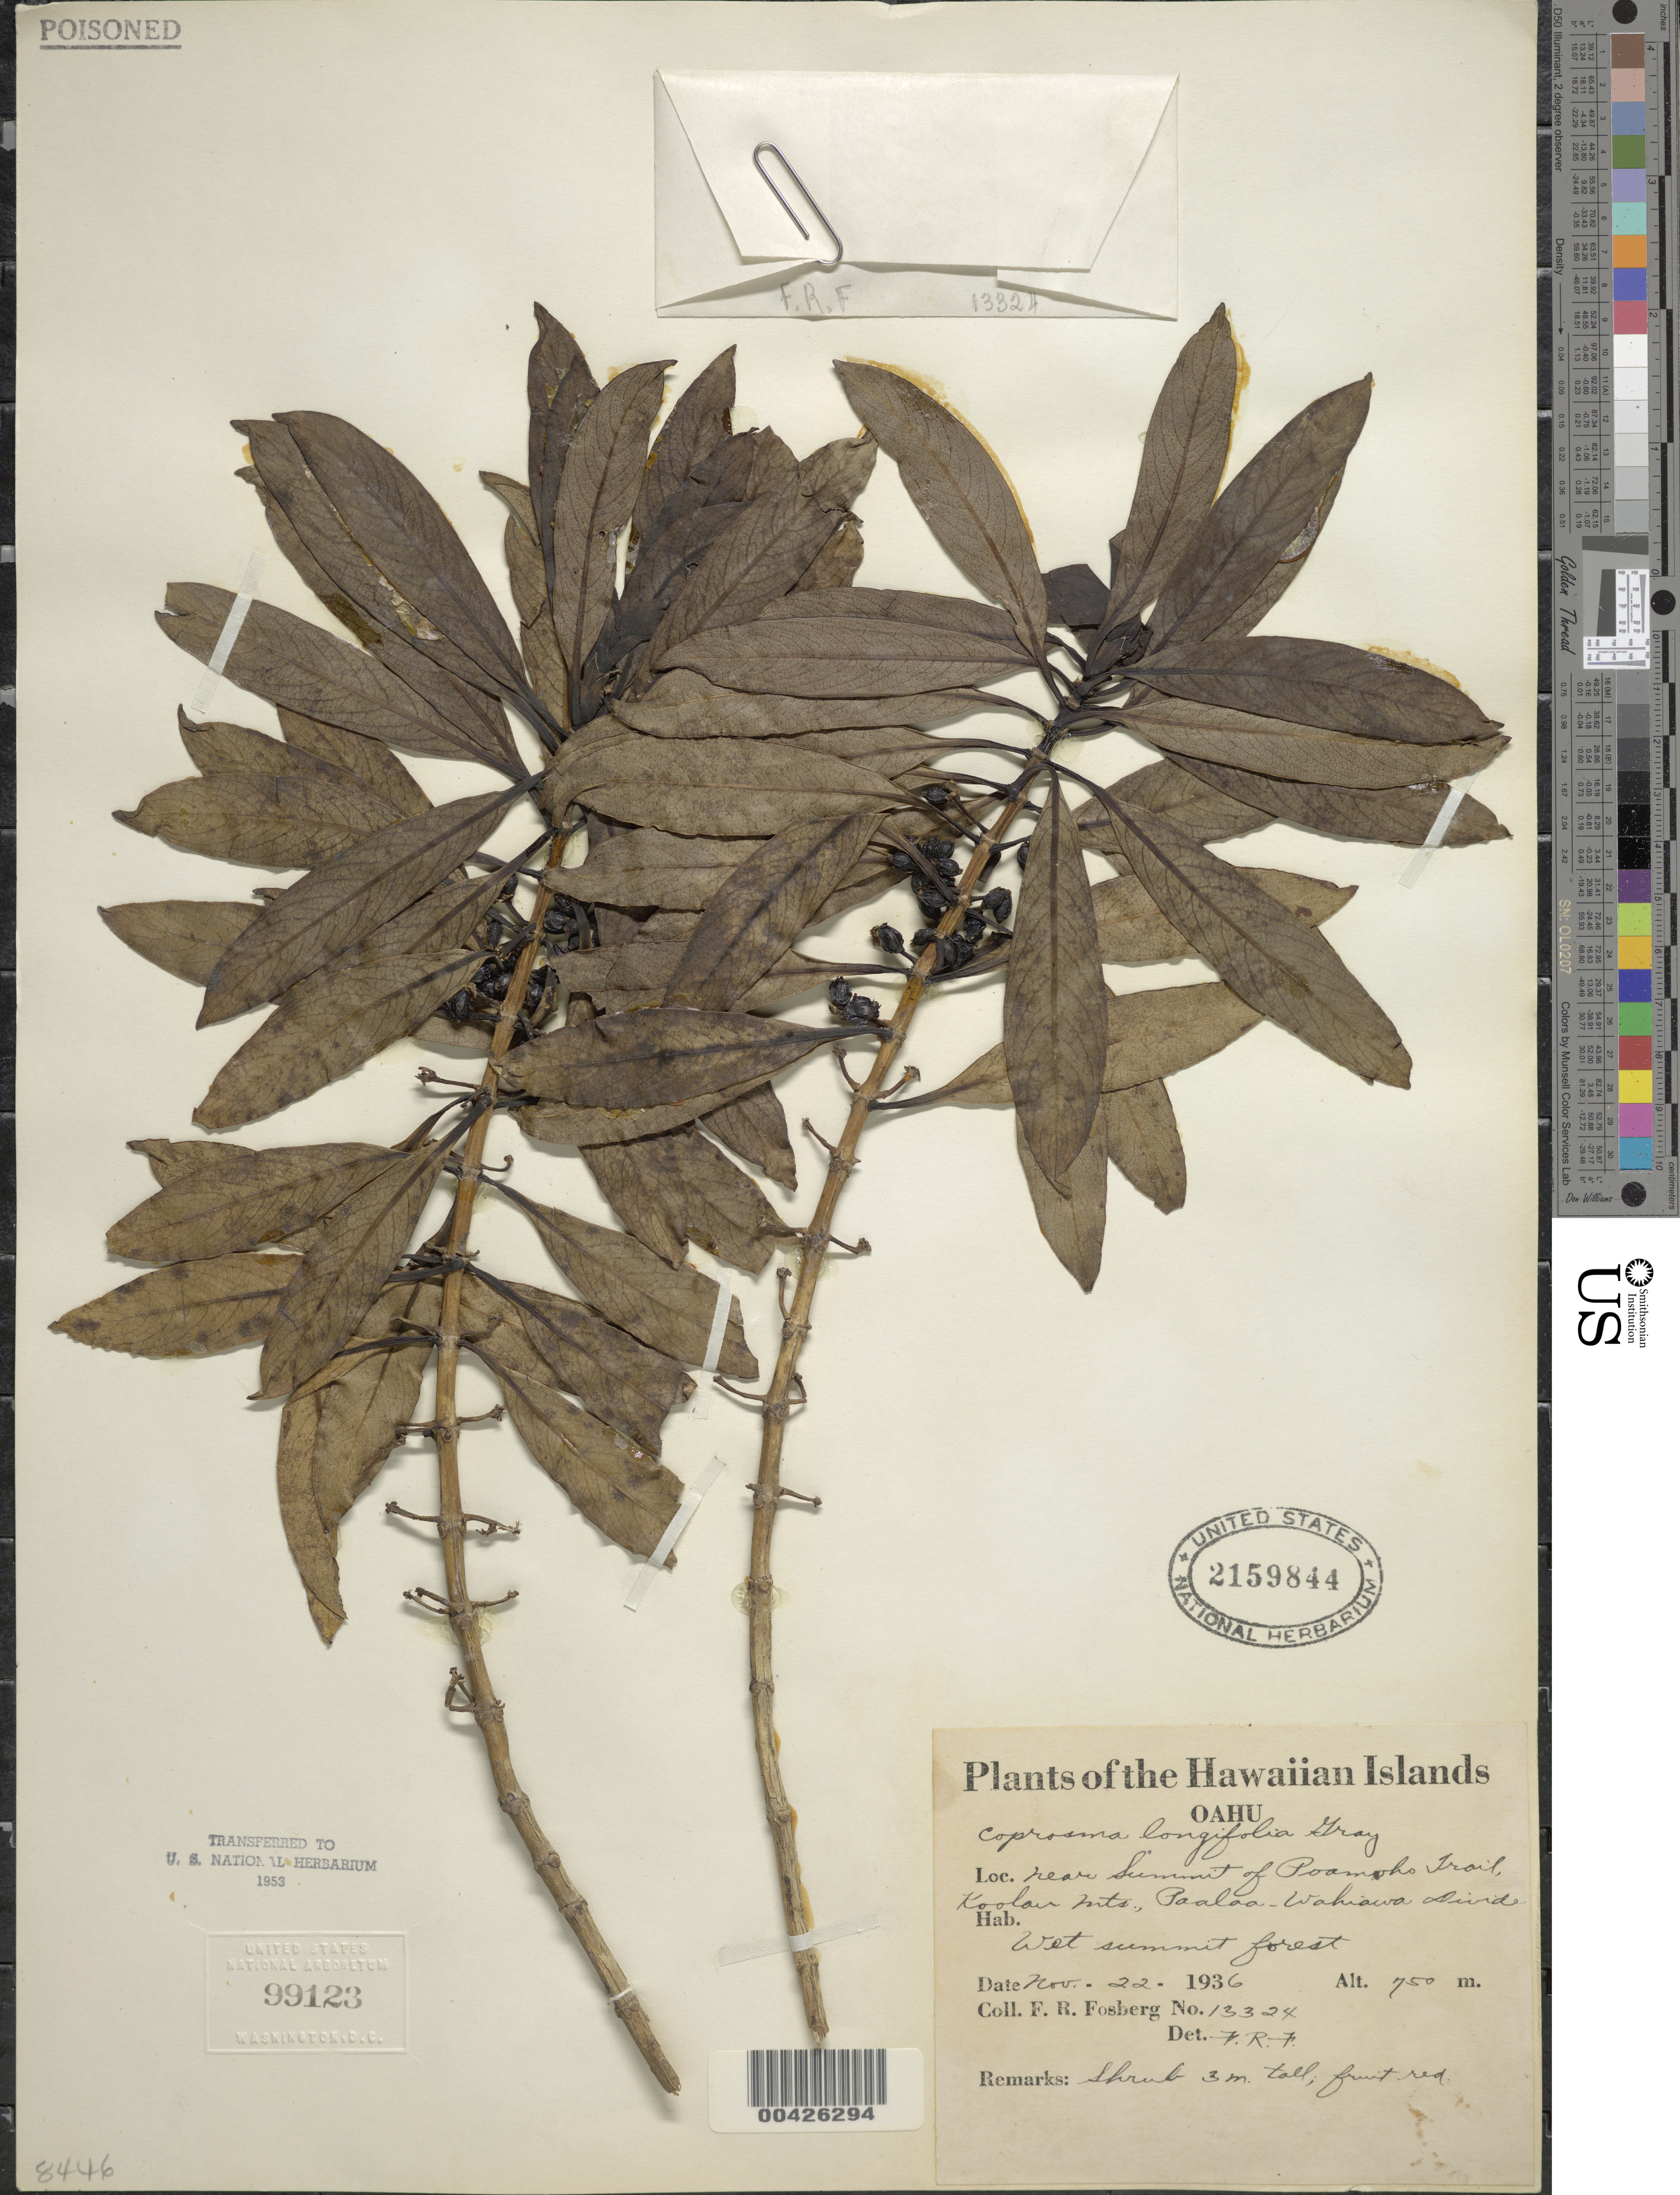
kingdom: Plantae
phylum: Tracheophyta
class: Magnoliopsida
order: Gentianales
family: Rubiaceae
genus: Coprosma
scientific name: Coprosma longifolia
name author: A. Gray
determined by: Fosberg, F. R.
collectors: F. R. Fosberg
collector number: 13324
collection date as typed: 22 Nov 1936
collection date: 1936-11-22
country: United States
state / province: Hawaii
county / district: Honolulu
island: Oahu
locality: near summit of Poamoho Trail, Koolau Mts., Paalaa-Wahiawa divide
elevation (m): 750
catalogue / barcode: US 2159844